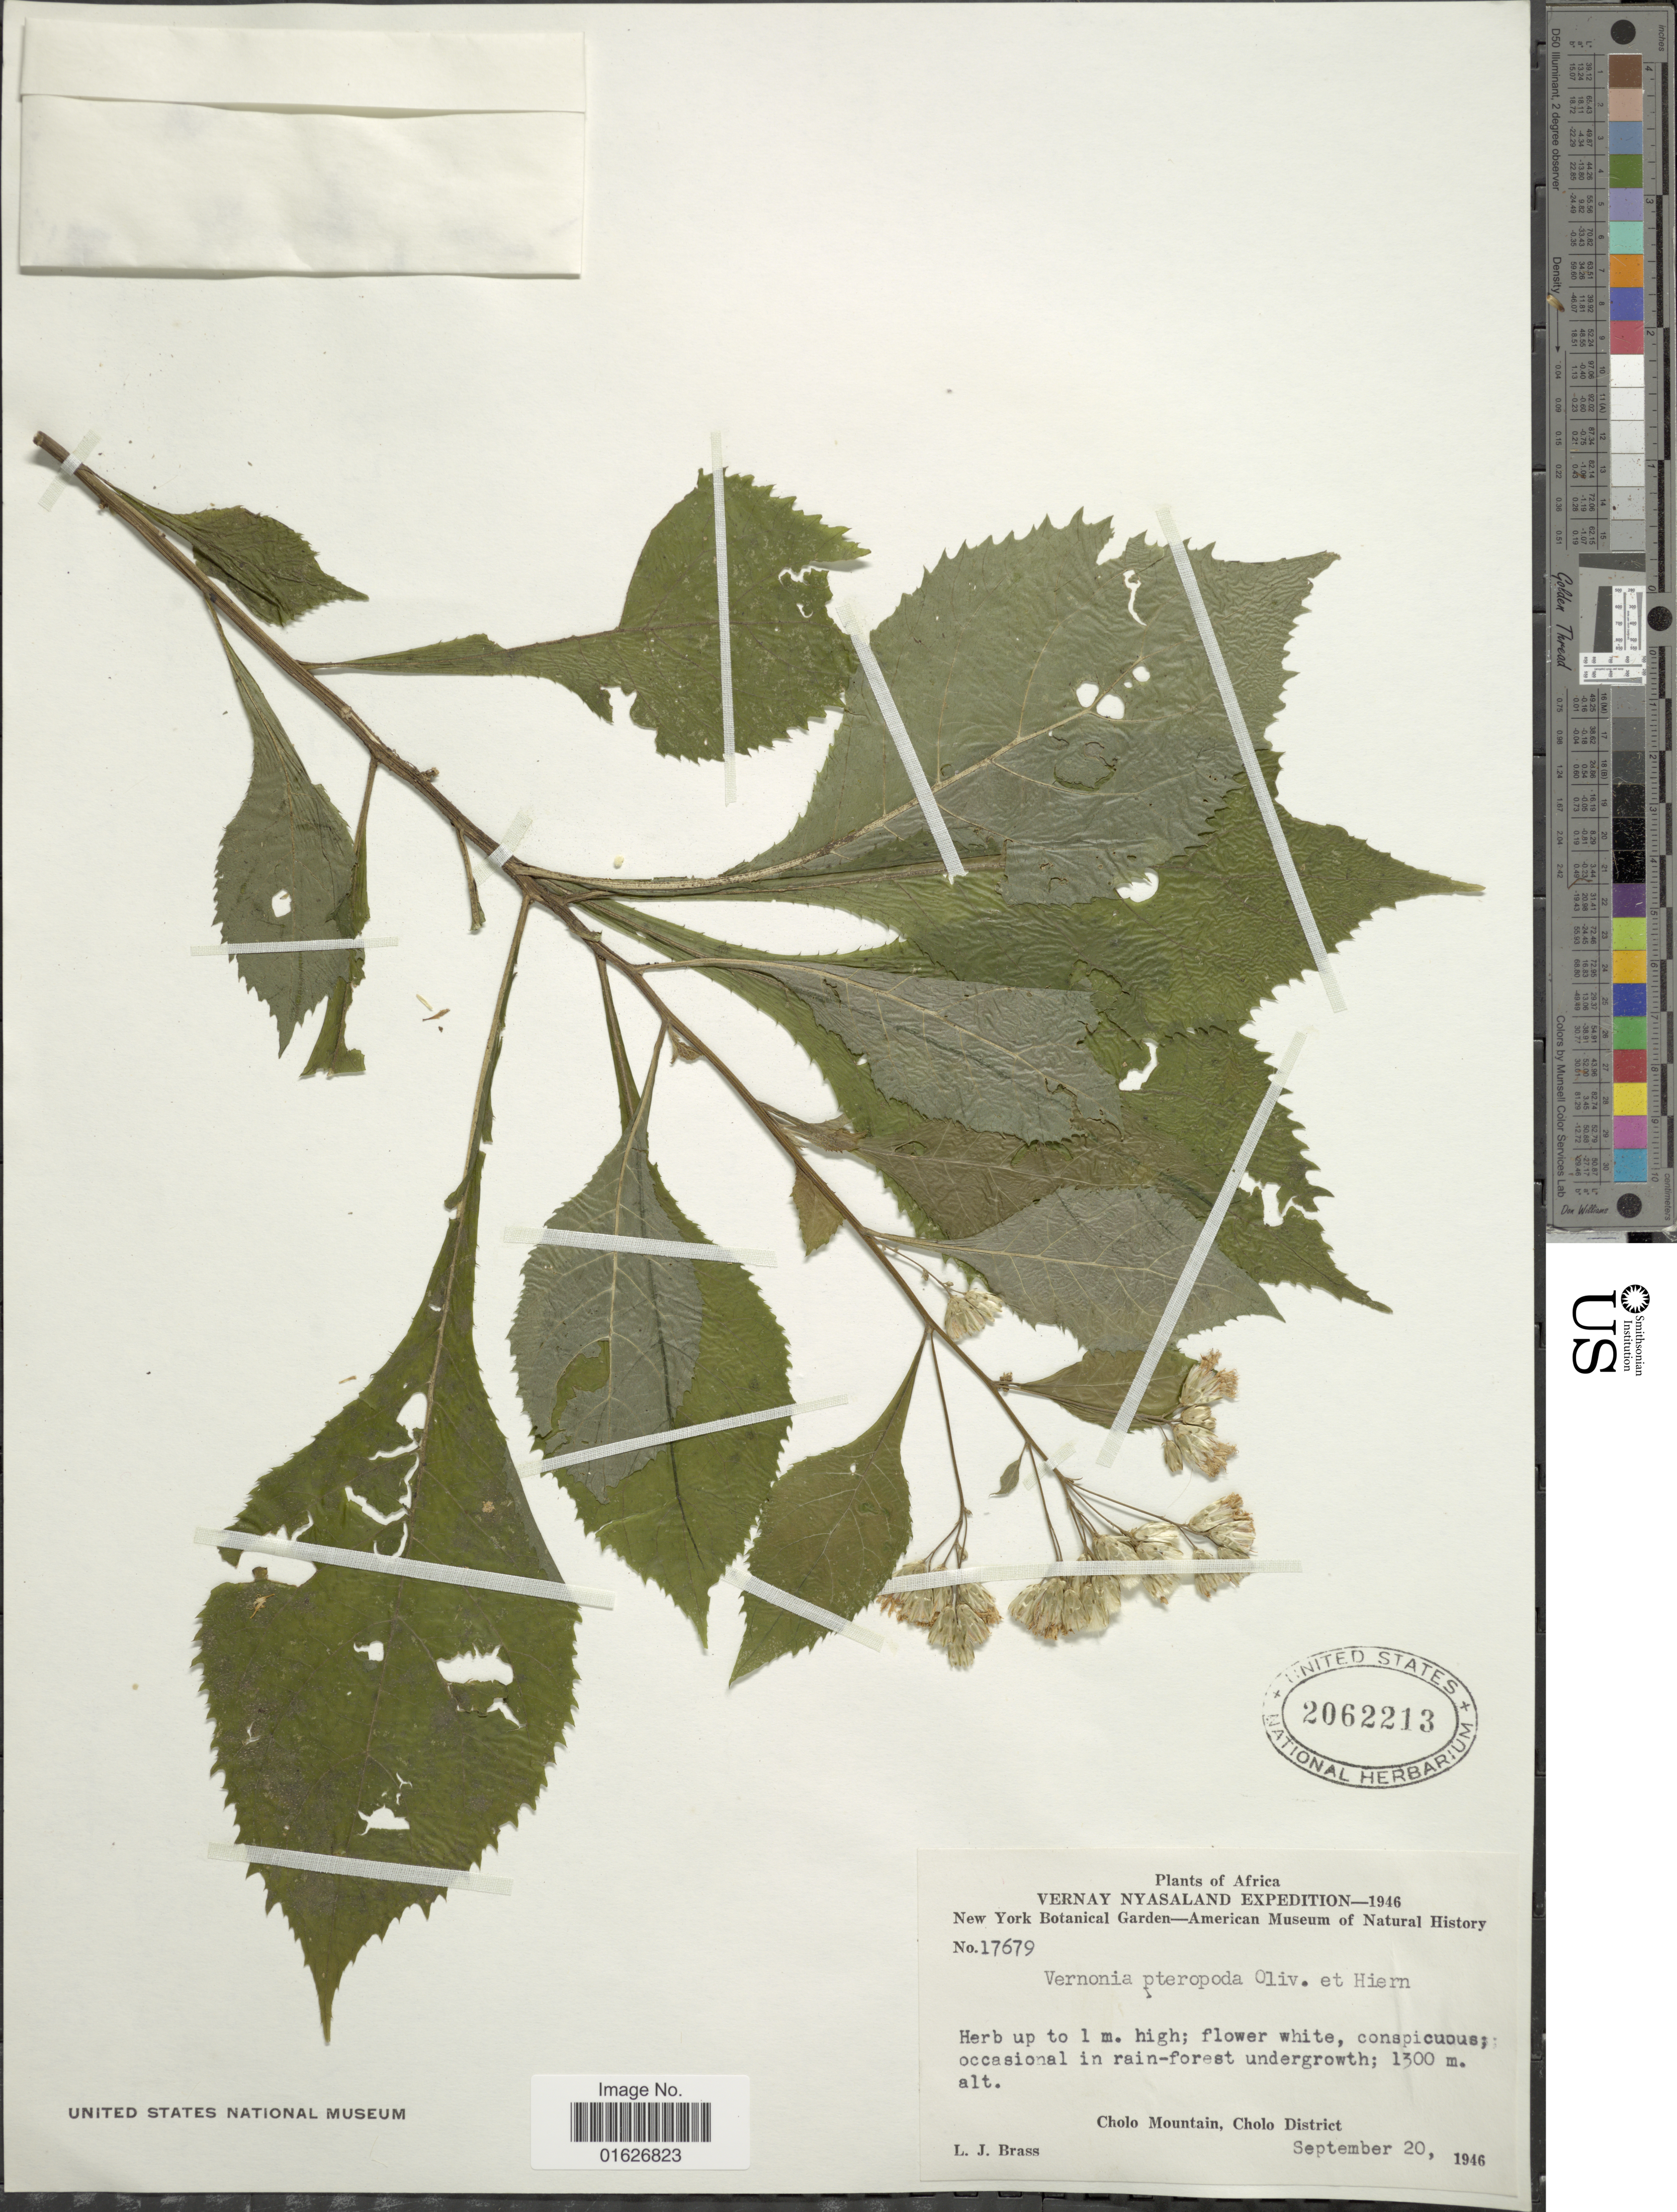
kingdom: Plantae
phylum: Tracheophyta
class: Magnoliopsida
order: Asterales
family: Asteraceae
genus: Ananthura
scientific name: Ananthura pteropoda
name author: (Oliv. & Hiern in Oliv.) H. Rob. & Skvarla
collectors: L. J. Brass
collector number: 17679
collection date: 1946-09-20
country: Malawi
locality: Africa, Vernay Nyasaland, Cholo Mountain, Cholo District.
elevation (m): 1300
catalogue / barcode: US 2062213